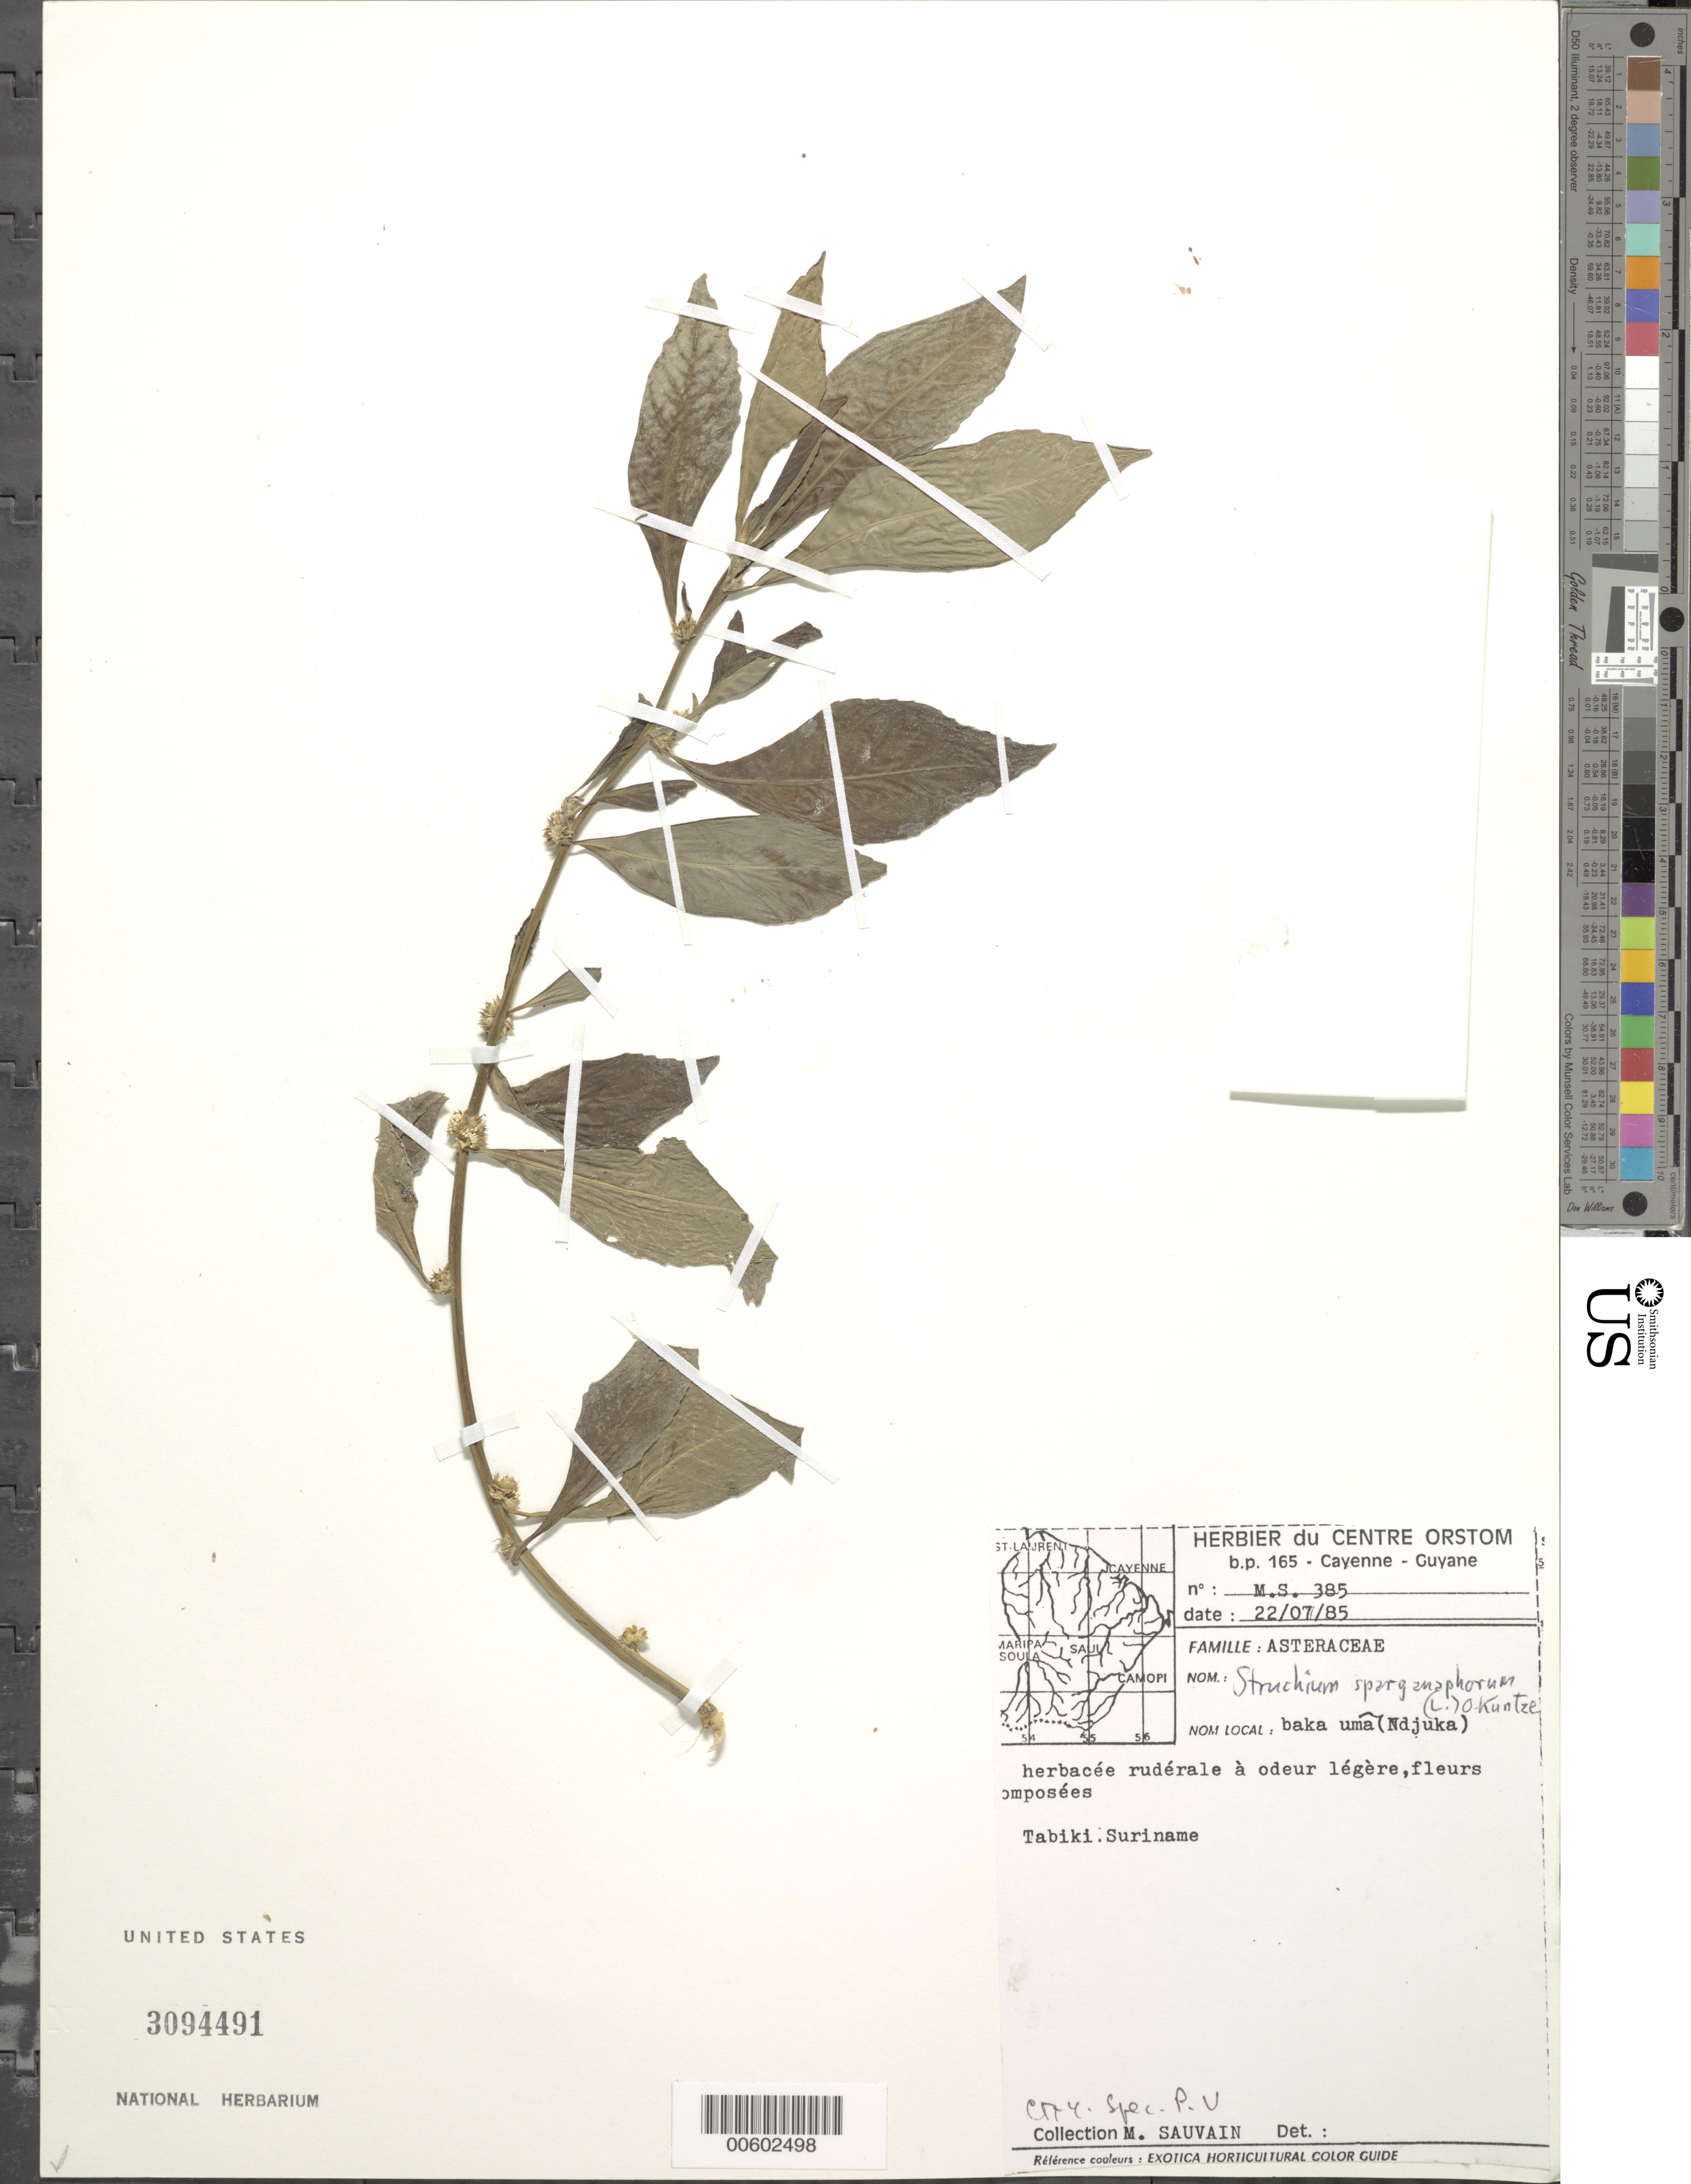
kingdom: Plantae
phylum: Tracheophyta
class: Magnoliopsida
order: Asterales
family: Asteraceae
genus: Struchium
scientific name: Struchium sparganophorum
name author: (L.) Kuntze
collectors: M. Sauvain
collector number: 385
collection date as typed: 22-Jul-85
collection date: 1985-07-22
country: French Guiana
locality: Crique Tabikide Soula, Bassin du Maroni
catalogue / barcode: US 3094491